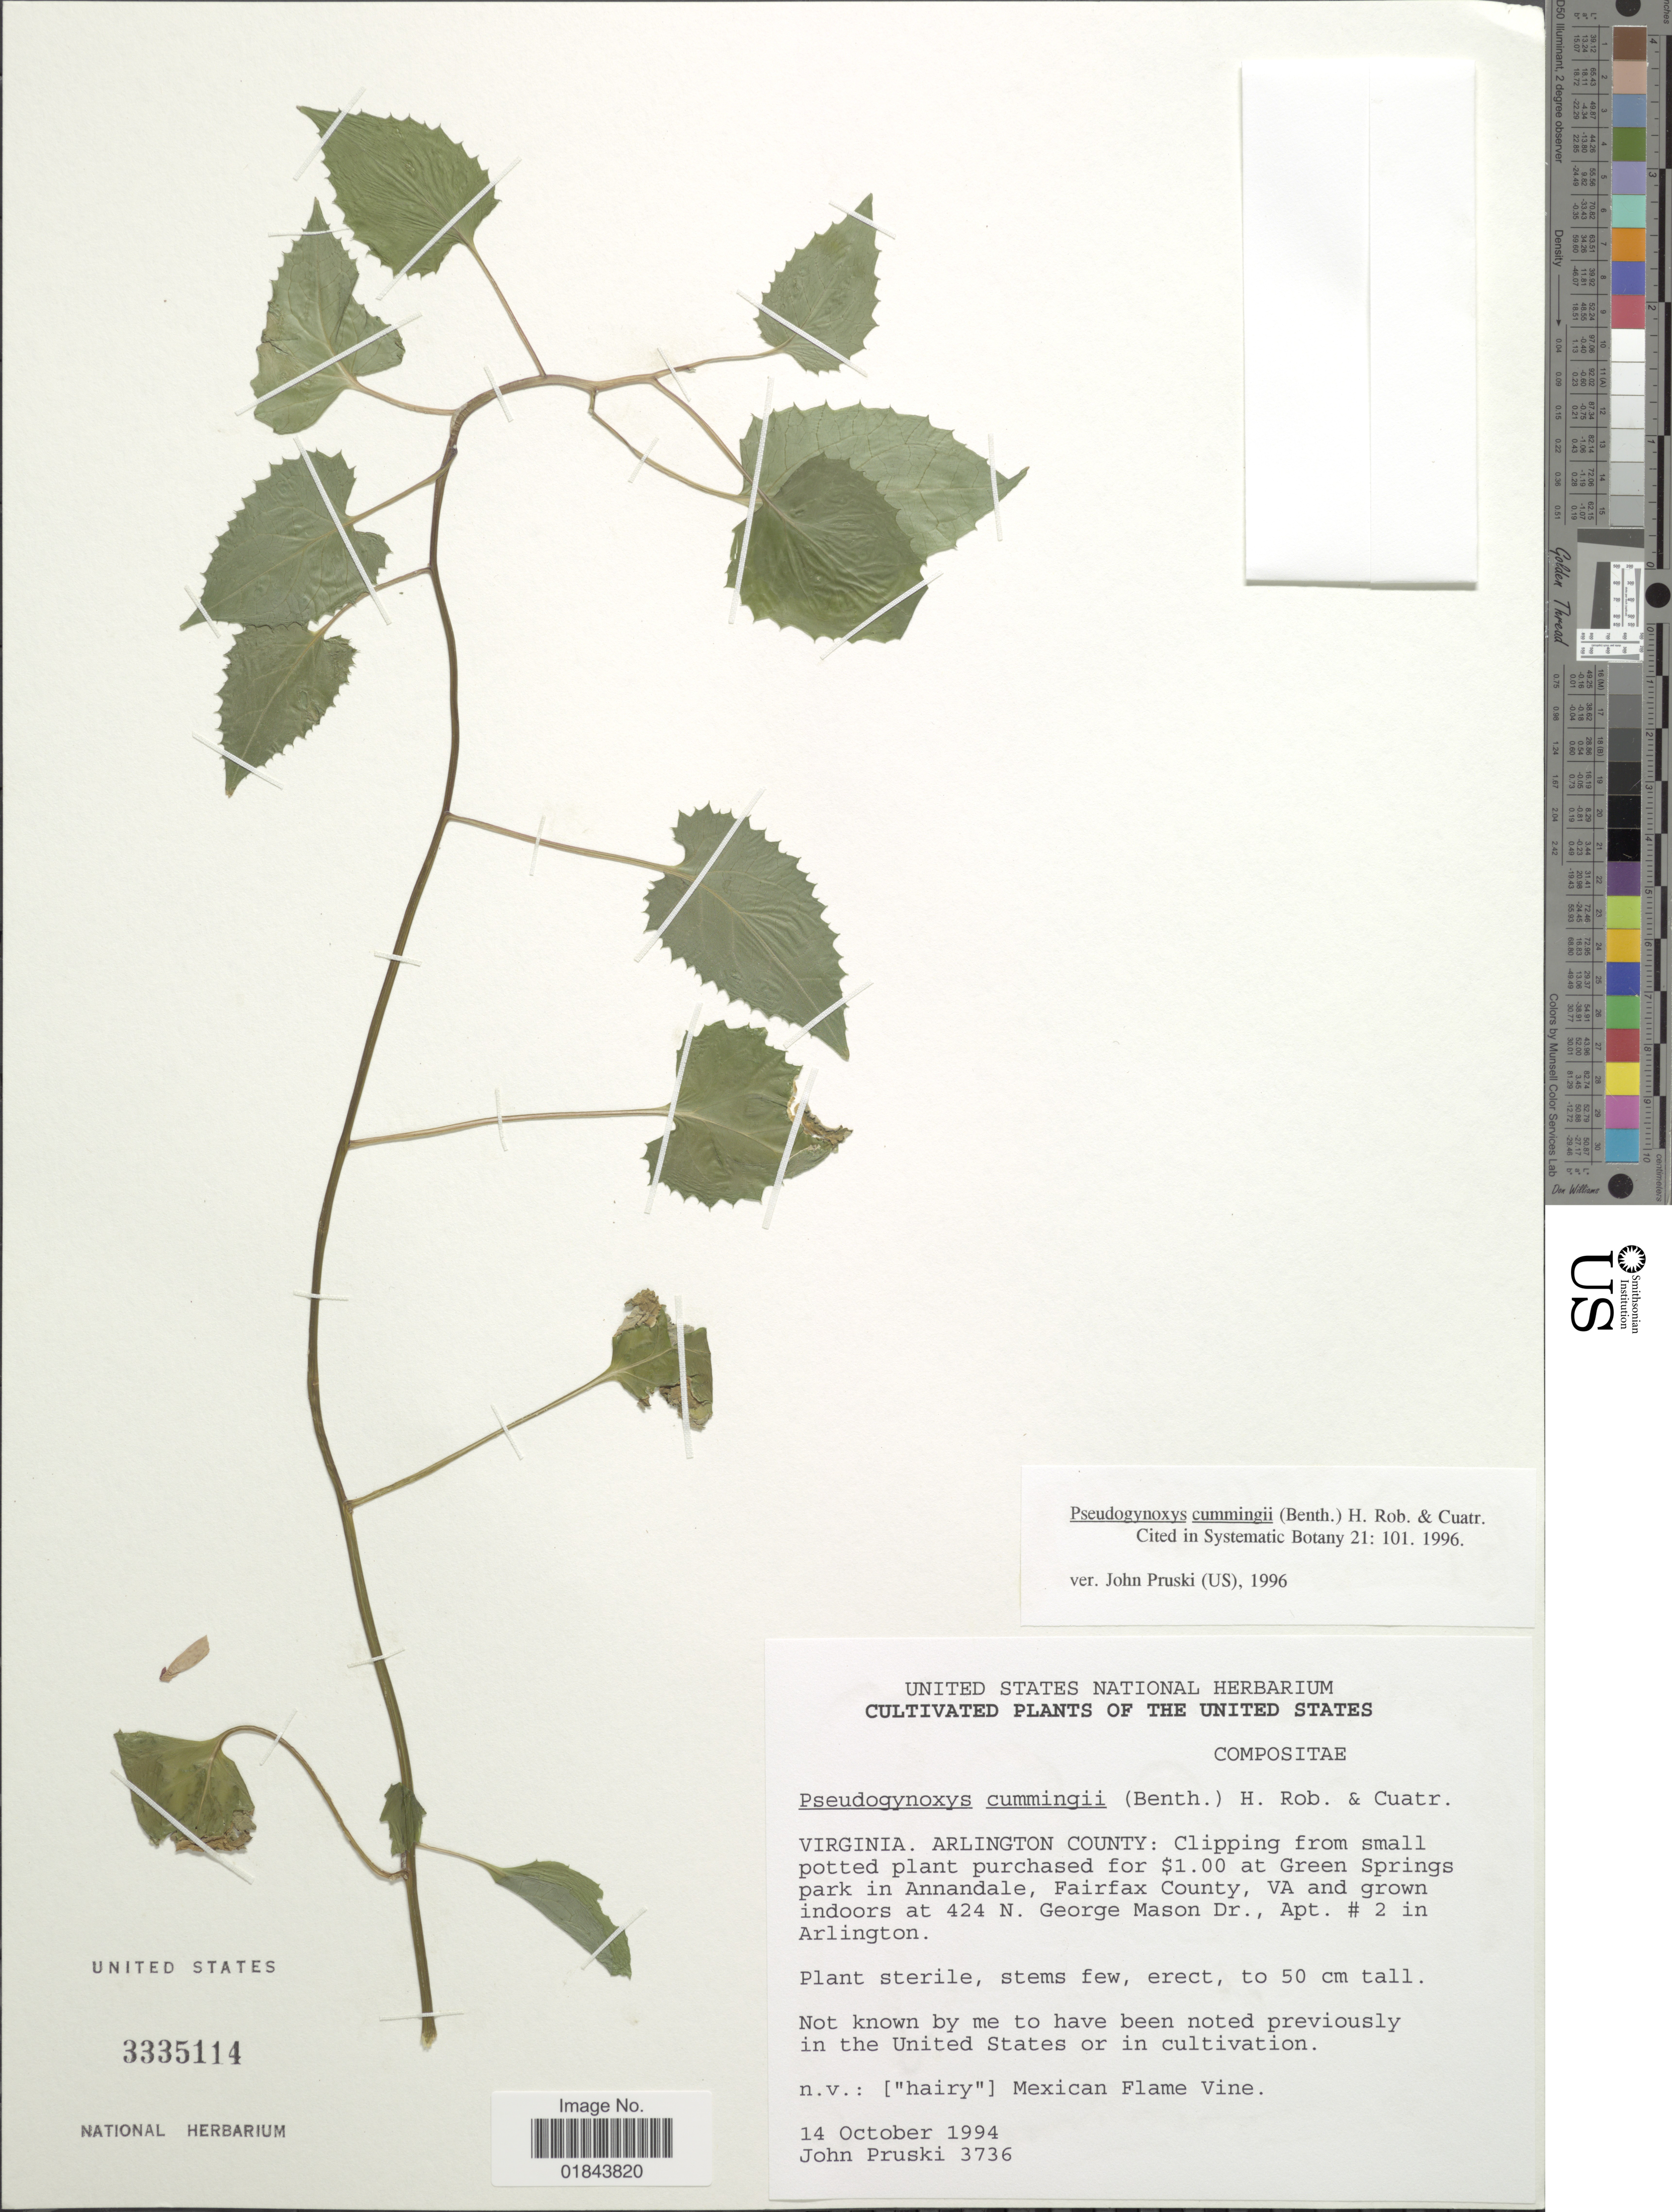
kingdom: Plantae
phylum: Tracheophyta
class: Magnoliopsida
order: Asterales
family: Asteraceae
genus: Pseudogynoxys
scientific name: Pseudogynoxys cummingii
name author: (Benth.) H. Rob. & Cuatrec.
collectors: J. F. Pruski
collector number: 3736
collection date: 1994-10-14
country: United States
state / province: Virginia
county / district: Arlington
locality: Arlington County: Clipping from small potted plant purchased for $1.00 at Green Springs park in Annandale, Fairfax County, VA and grown indoors at 424 N. George Mason Dr., Apt. # 2 in Arlington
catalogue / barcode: US 3335114